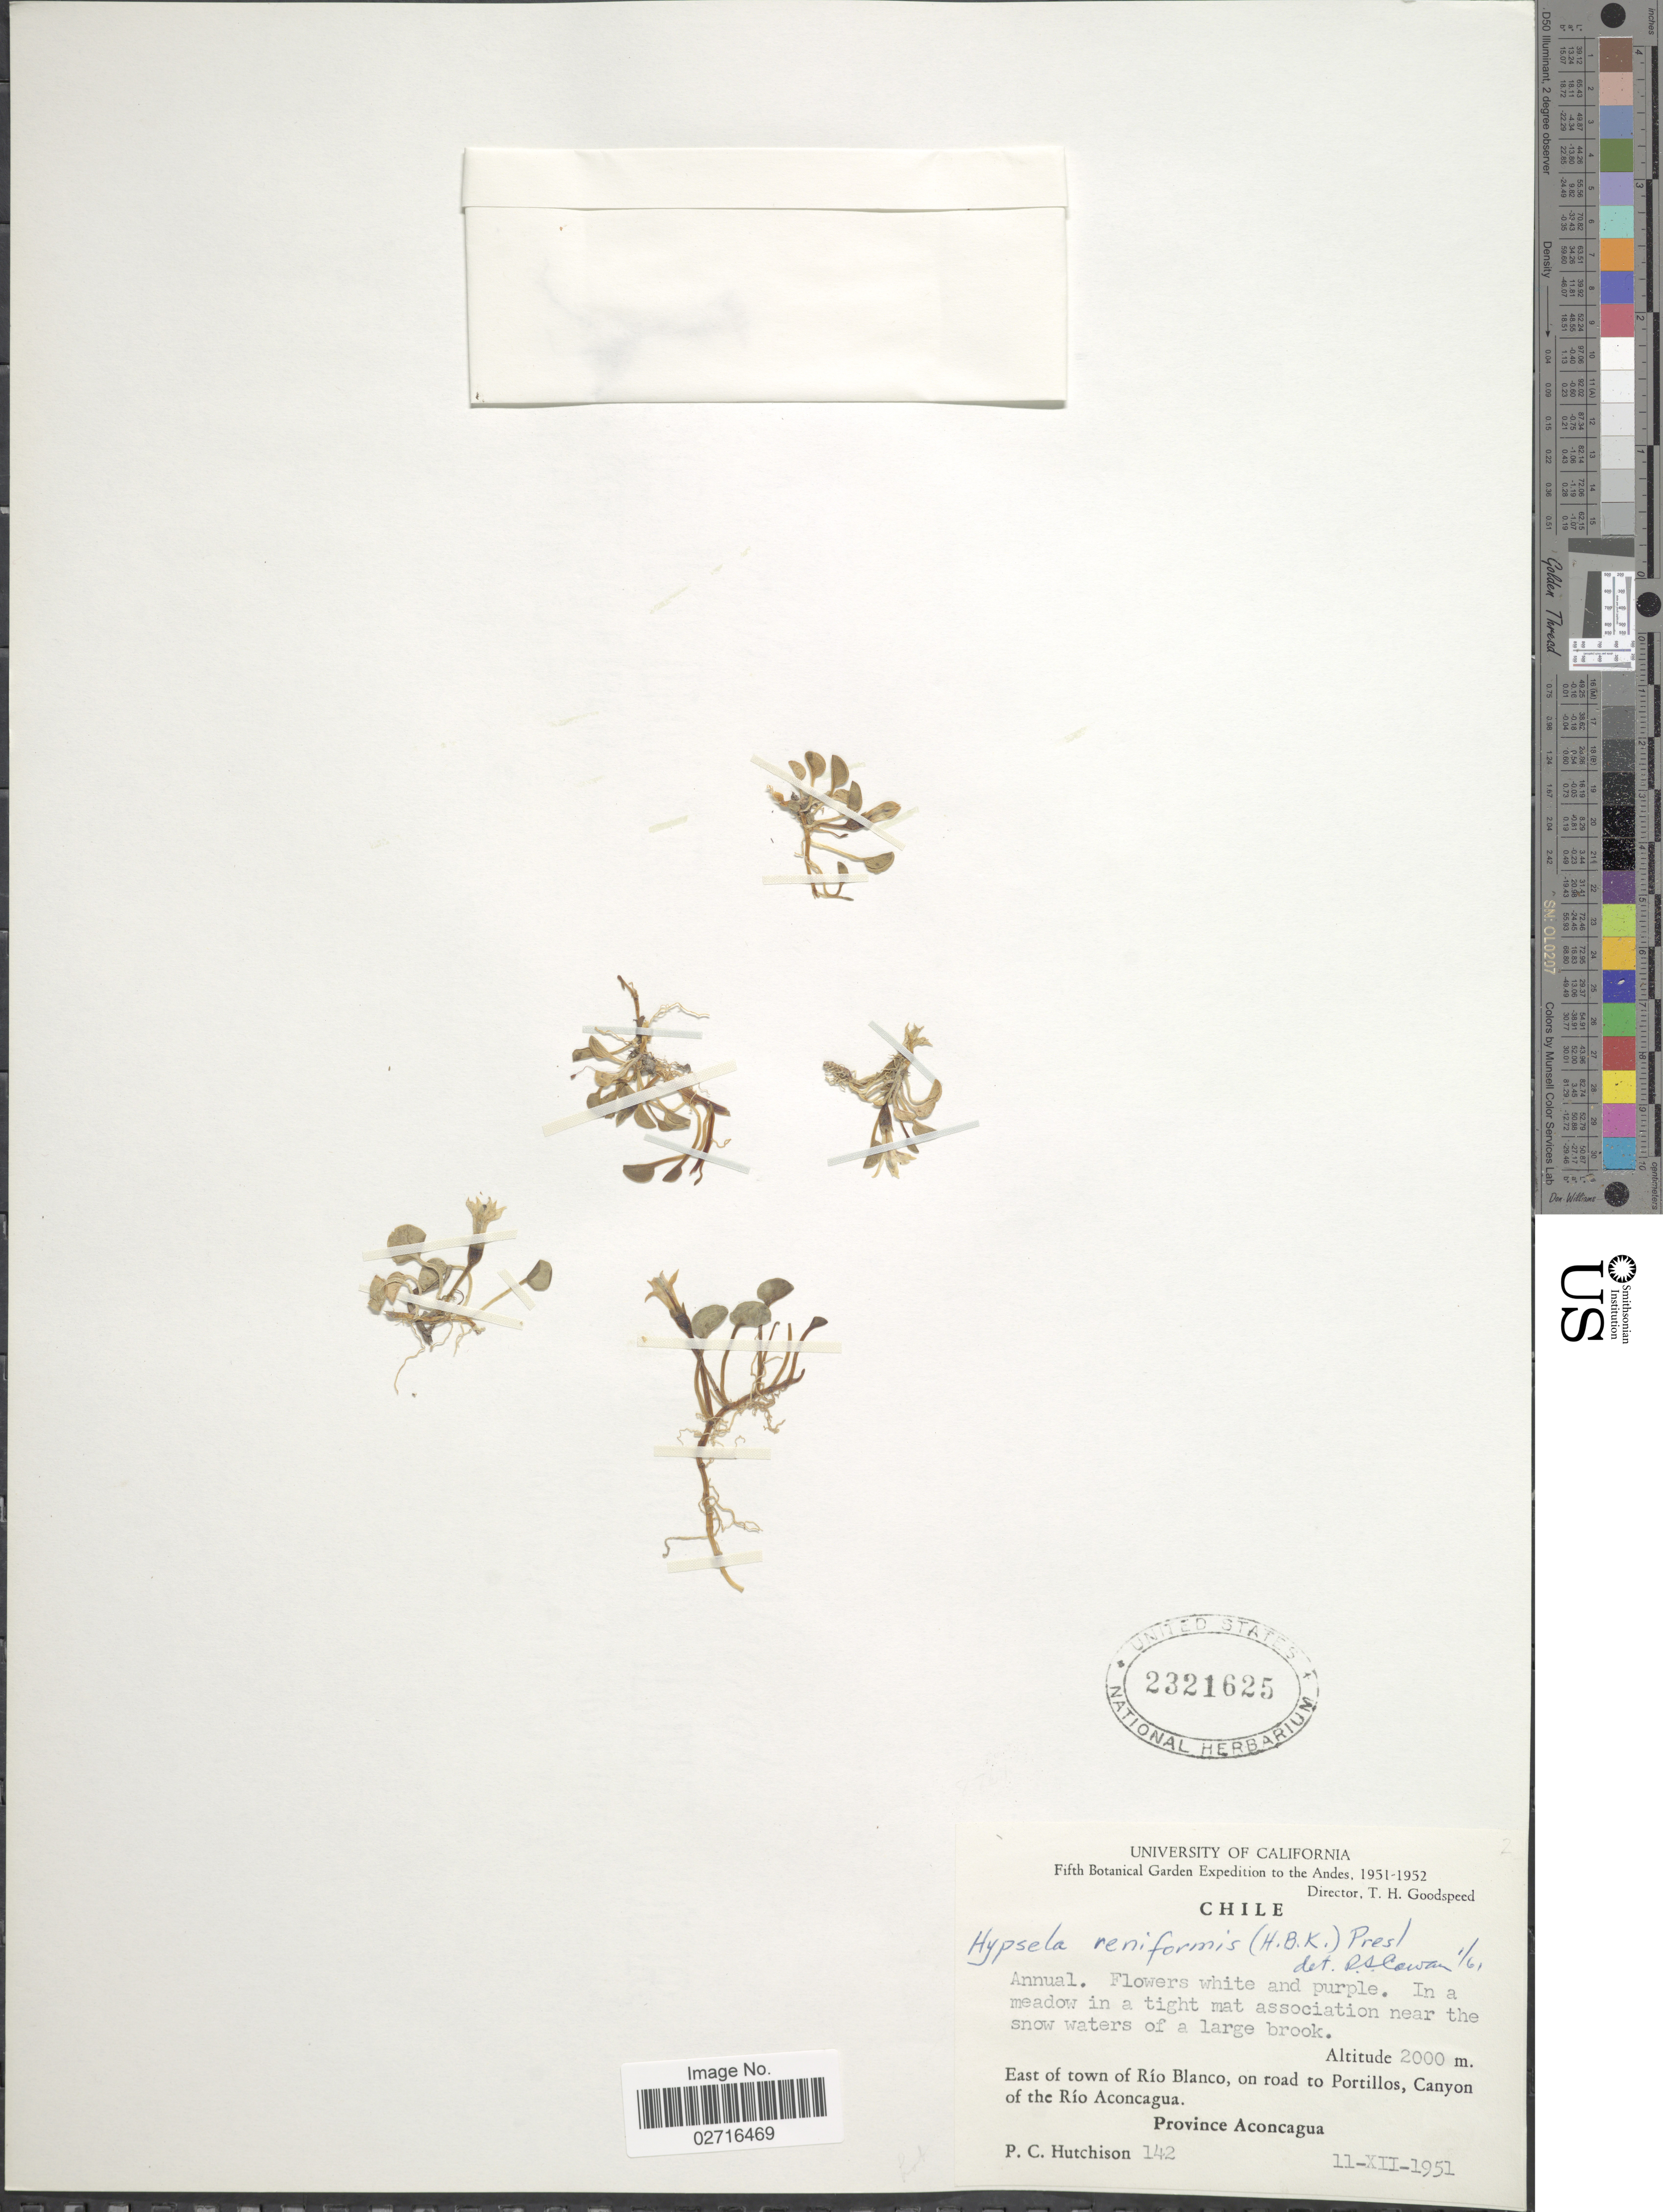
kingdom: Plantae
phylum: Tracheophyta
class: Magnoliopsida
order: Asterales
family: Campanulaceae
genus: Hypsela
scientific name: Hypsela reniformis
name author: (Kunth) C. Presl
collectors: P. C. Hutchison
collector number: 142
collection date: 1951-12-11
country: Chile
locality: The Andes, East of town of Río Blanco, on road to Portillos, Canyon of the Río Aconcagua, Province Aconcagua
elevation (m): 2000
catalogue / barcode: US 2321625